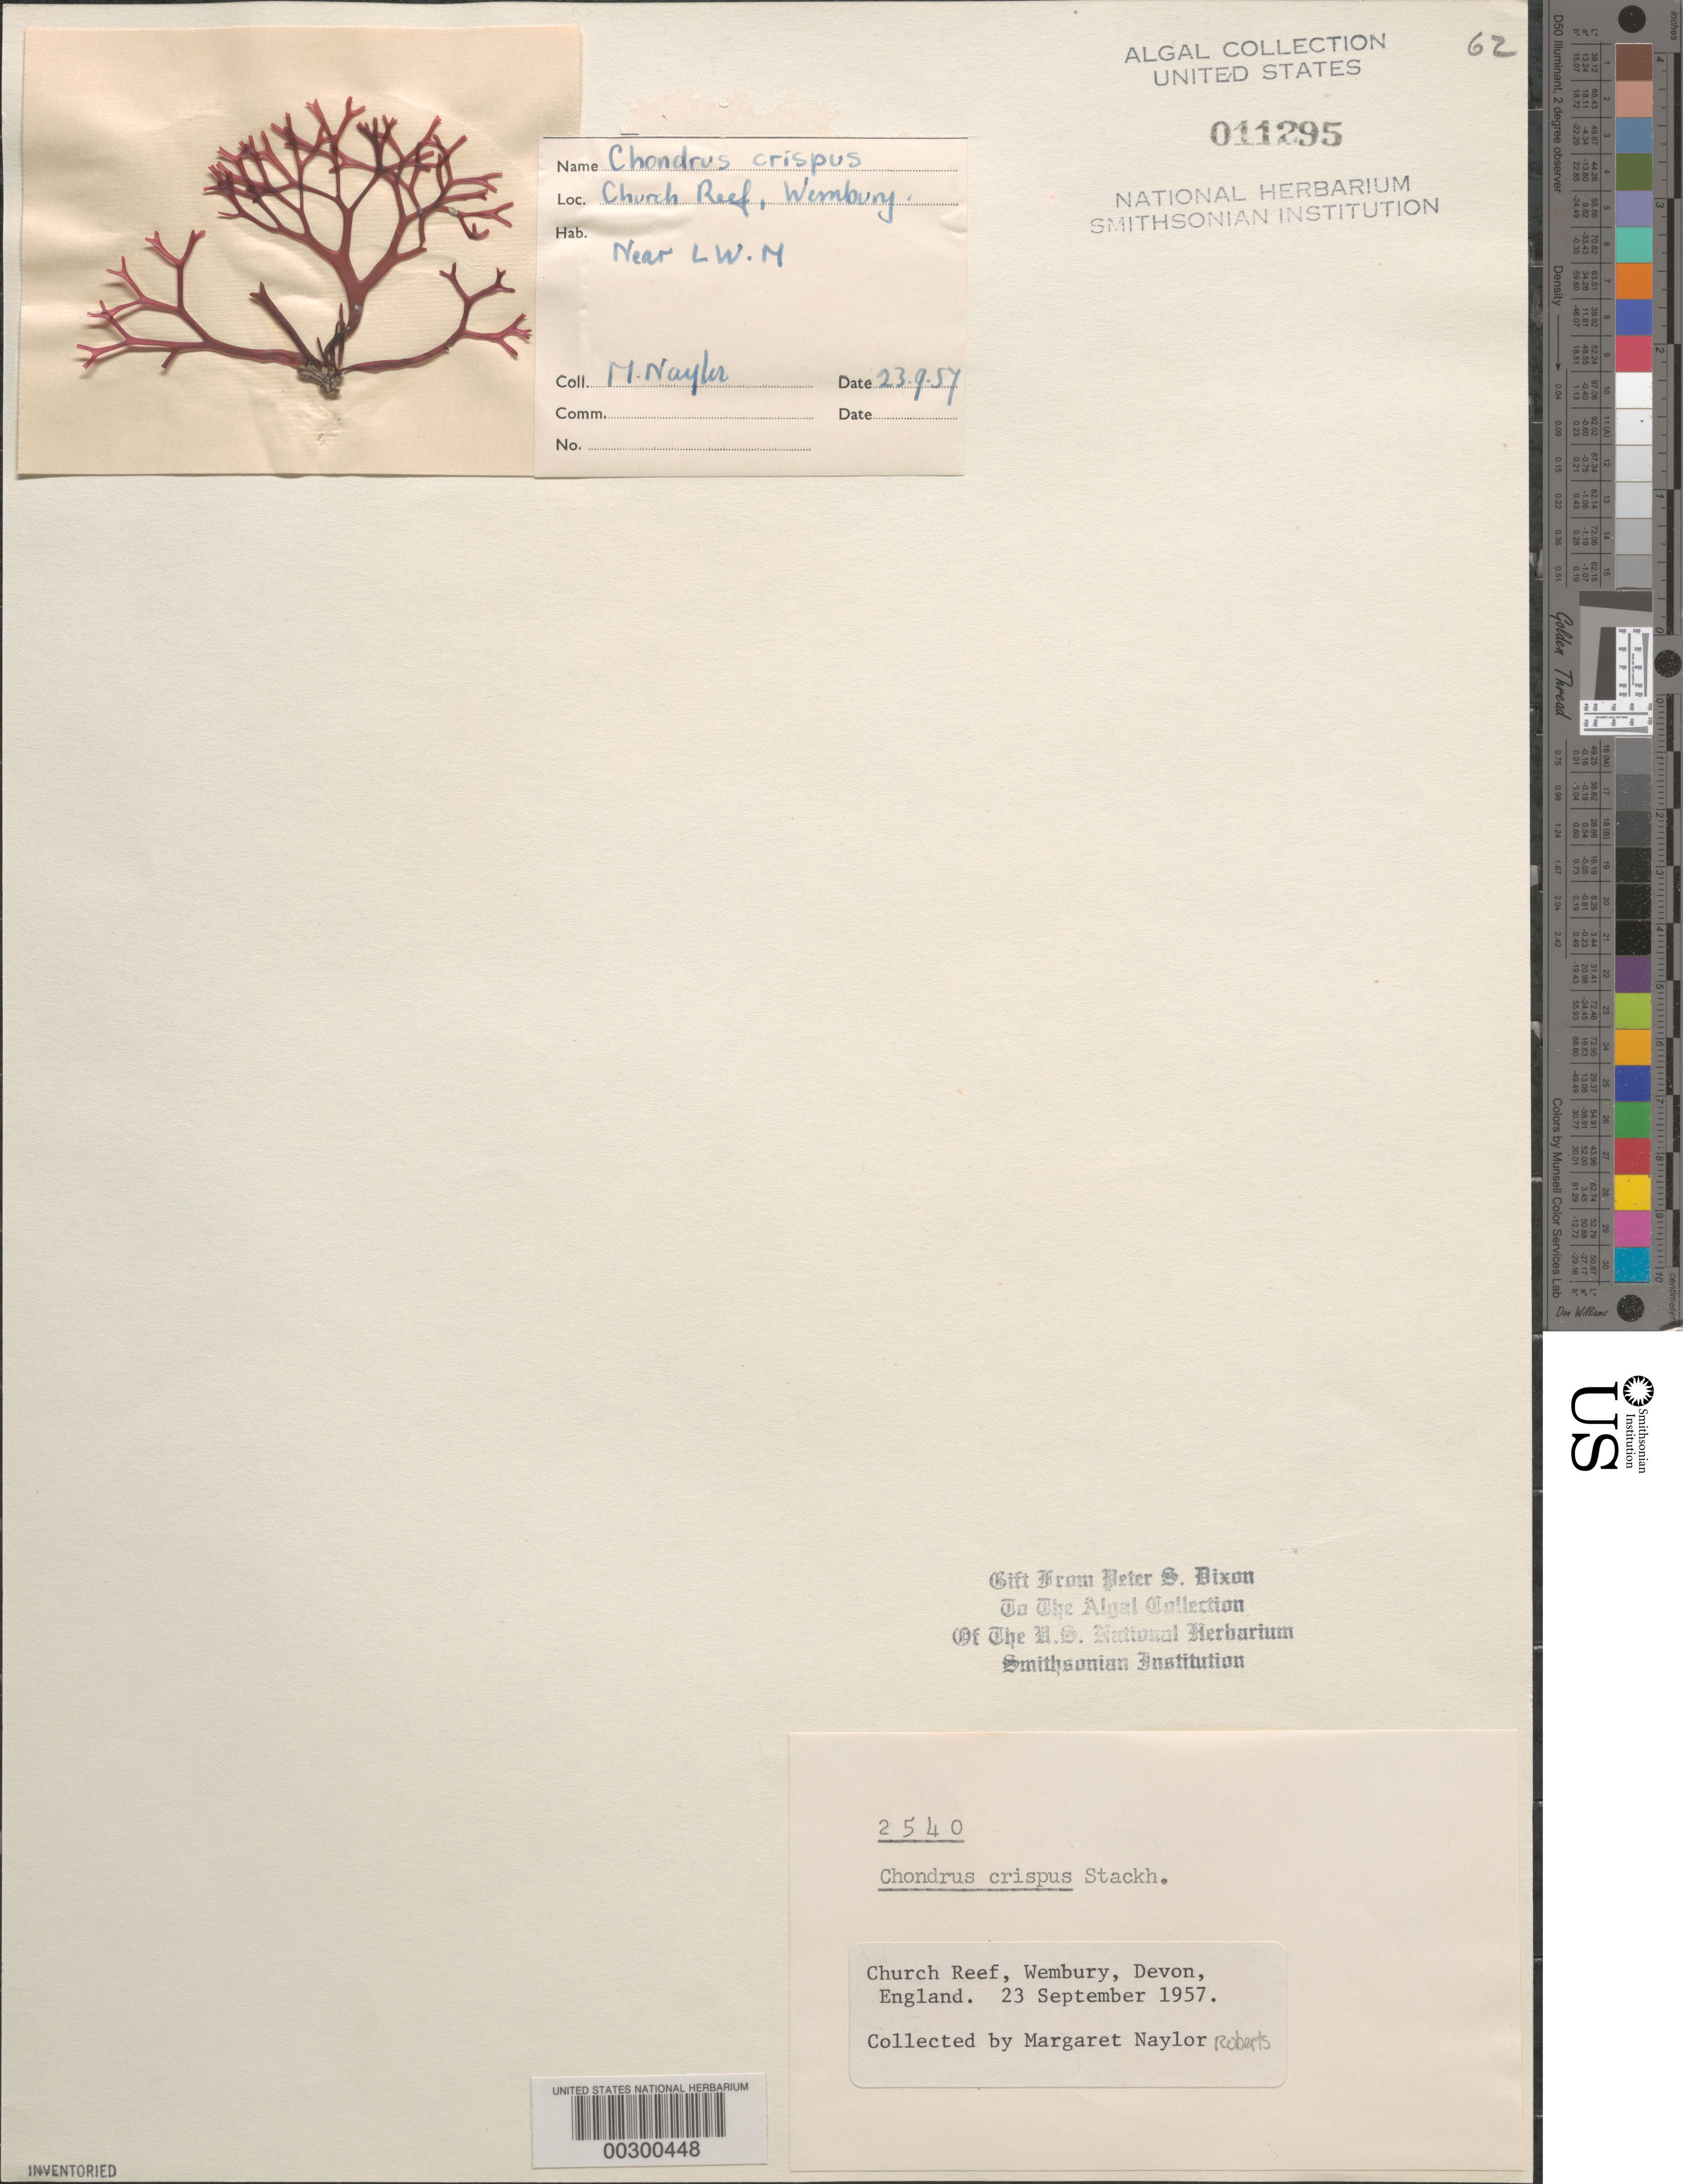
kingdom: Plantae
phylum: Rhodophyta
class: Florideophyceae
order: Gigartinales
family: Gigartinaceae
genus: Chondrus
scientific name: Chondrus crispus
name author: Stackh.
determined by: Dixon, P. S.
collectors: M. Robert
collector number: PSD 2540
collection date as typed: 23 Sep 1957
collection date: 1957-09-23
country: United Kingdom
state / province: England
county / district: Devon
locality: Church Reef, Wembury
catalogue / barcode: US 11295